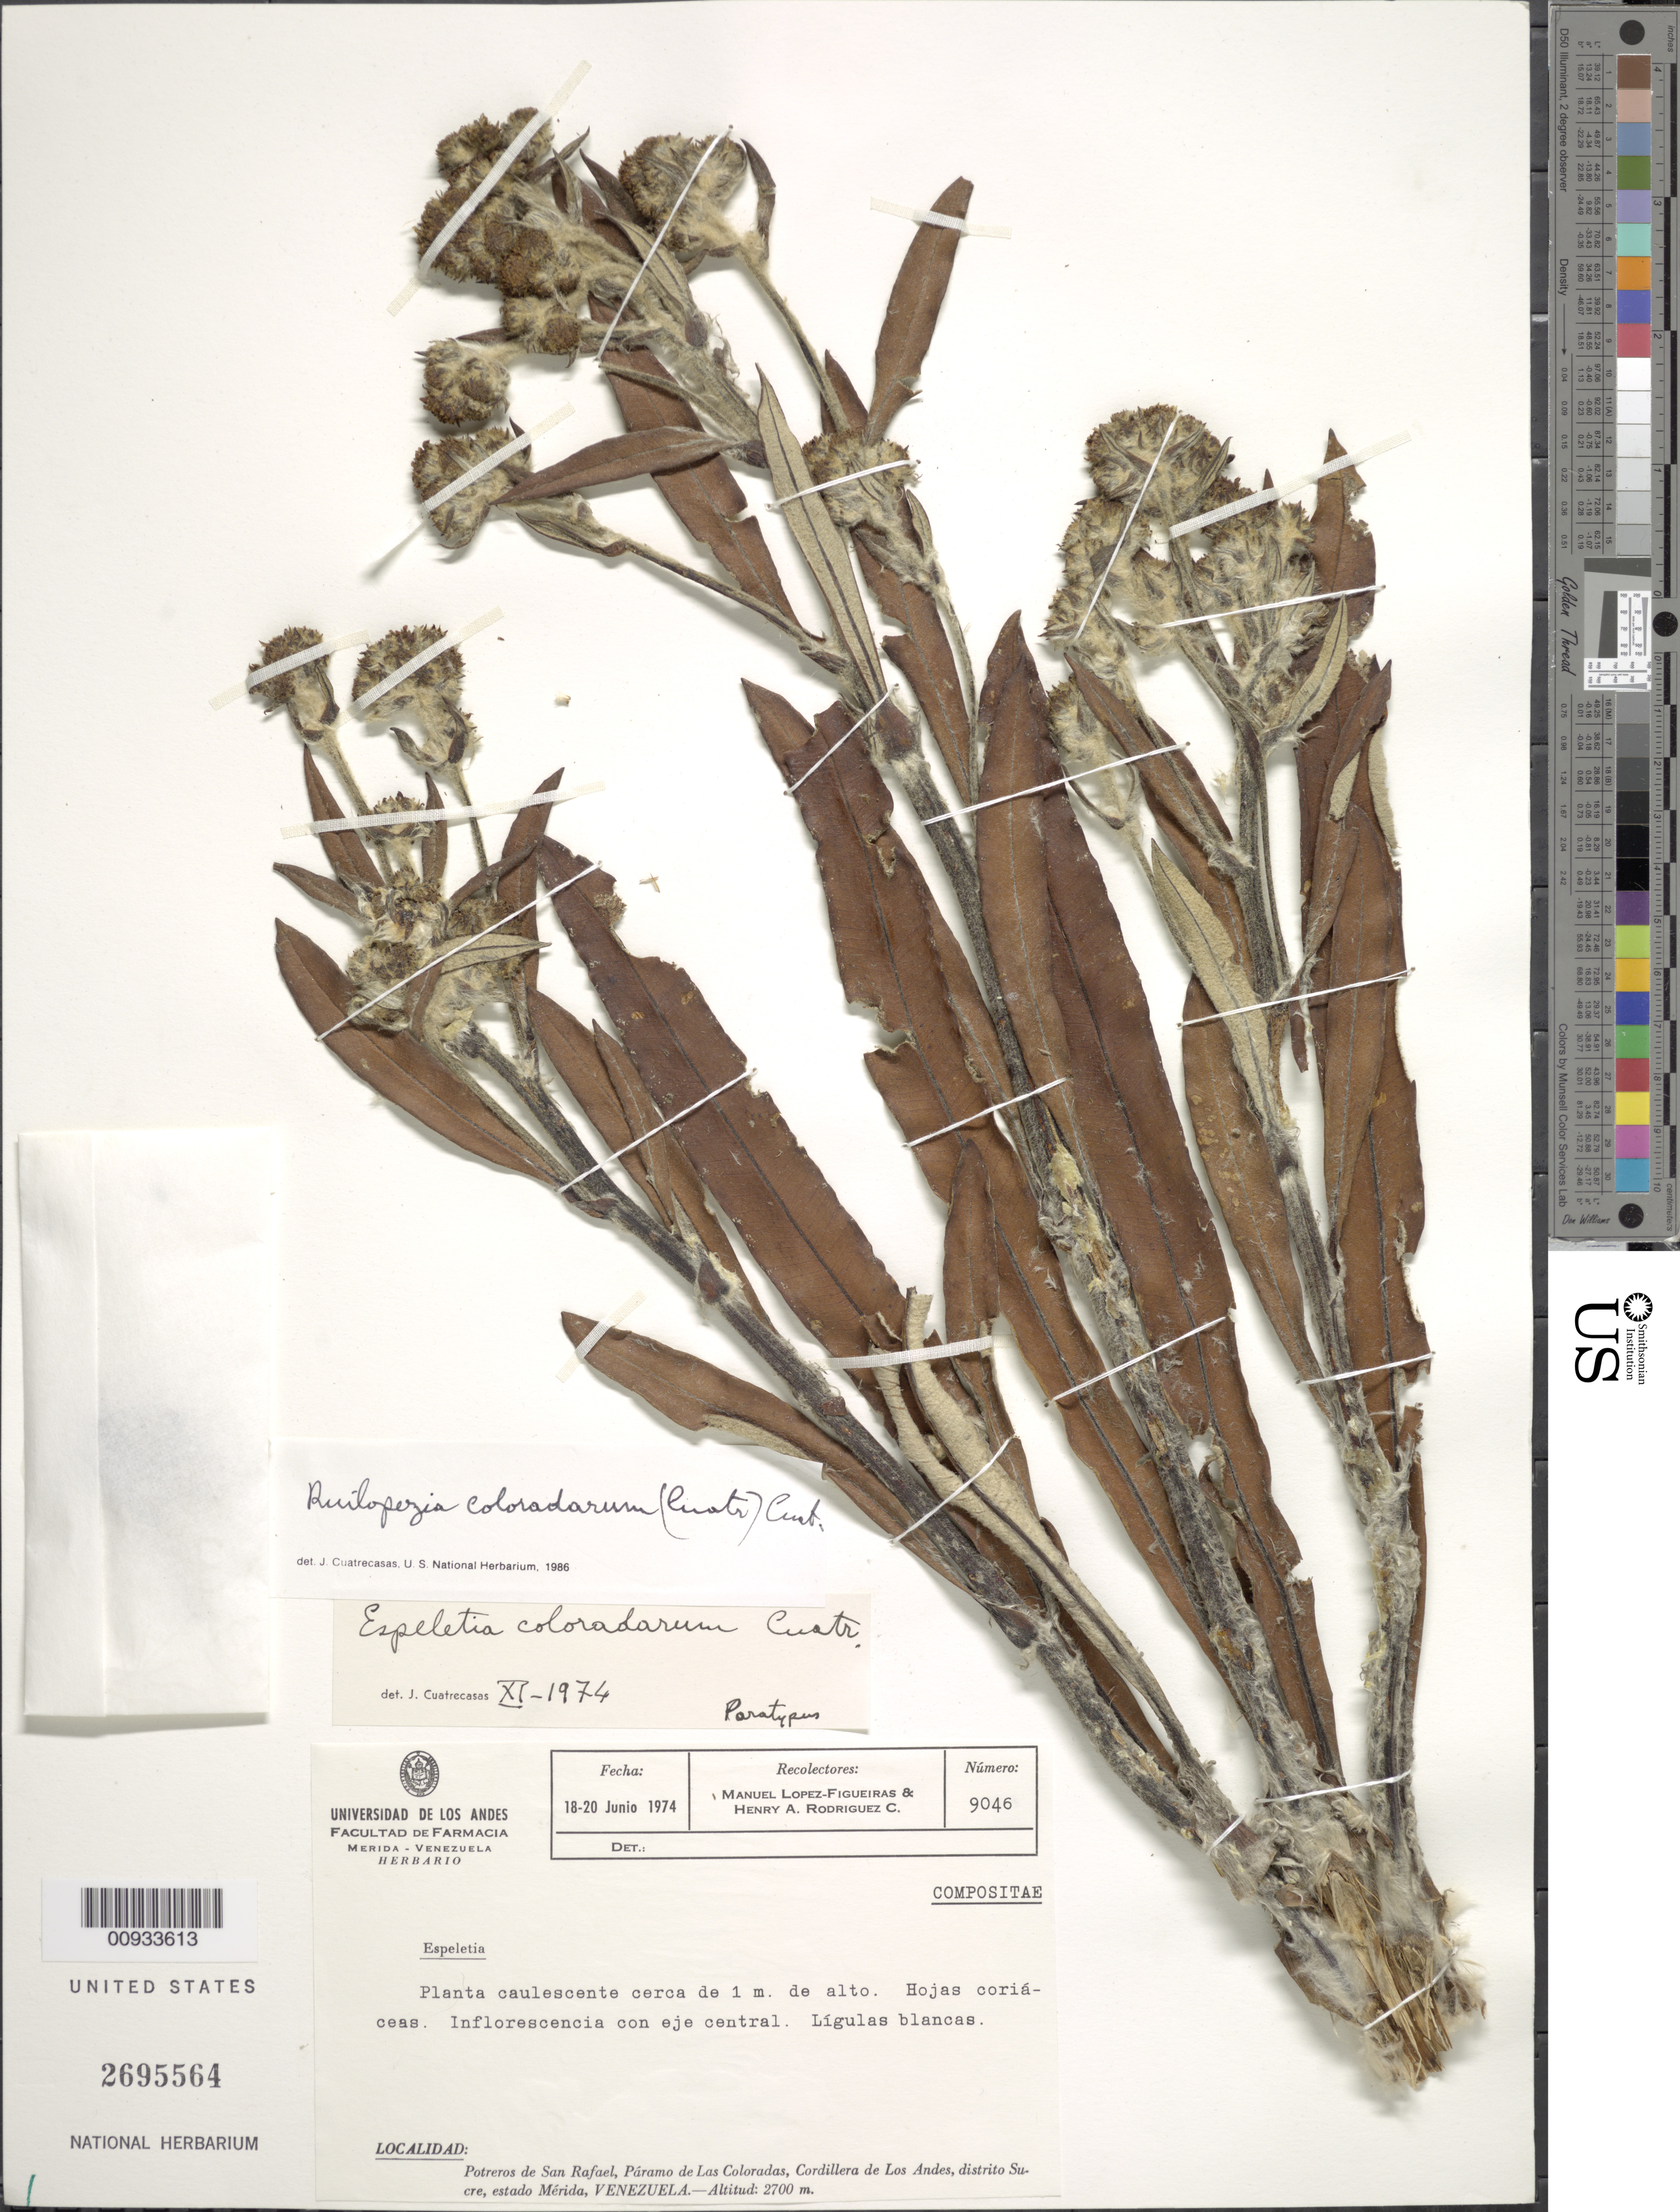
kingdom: Plantae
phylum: Tracheophyta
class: Magnoliopsida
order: Asterales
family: Asteraceae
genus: Ruilopezia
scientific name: Ruilopezia coloradarum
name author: (Cuatrec.) Cuatrec.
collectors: M. López Figueiras & H. Rodriguez-Carrasquero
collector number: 9046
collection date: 1974-06-18/1974-06-20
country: Venezuela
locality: Potreros de San San Rafael, Paramo de Las Coloradas, Cordillera de Los Andes, Distrito Sucre, Estado Merida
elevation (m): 2700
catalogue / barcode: US 2695564